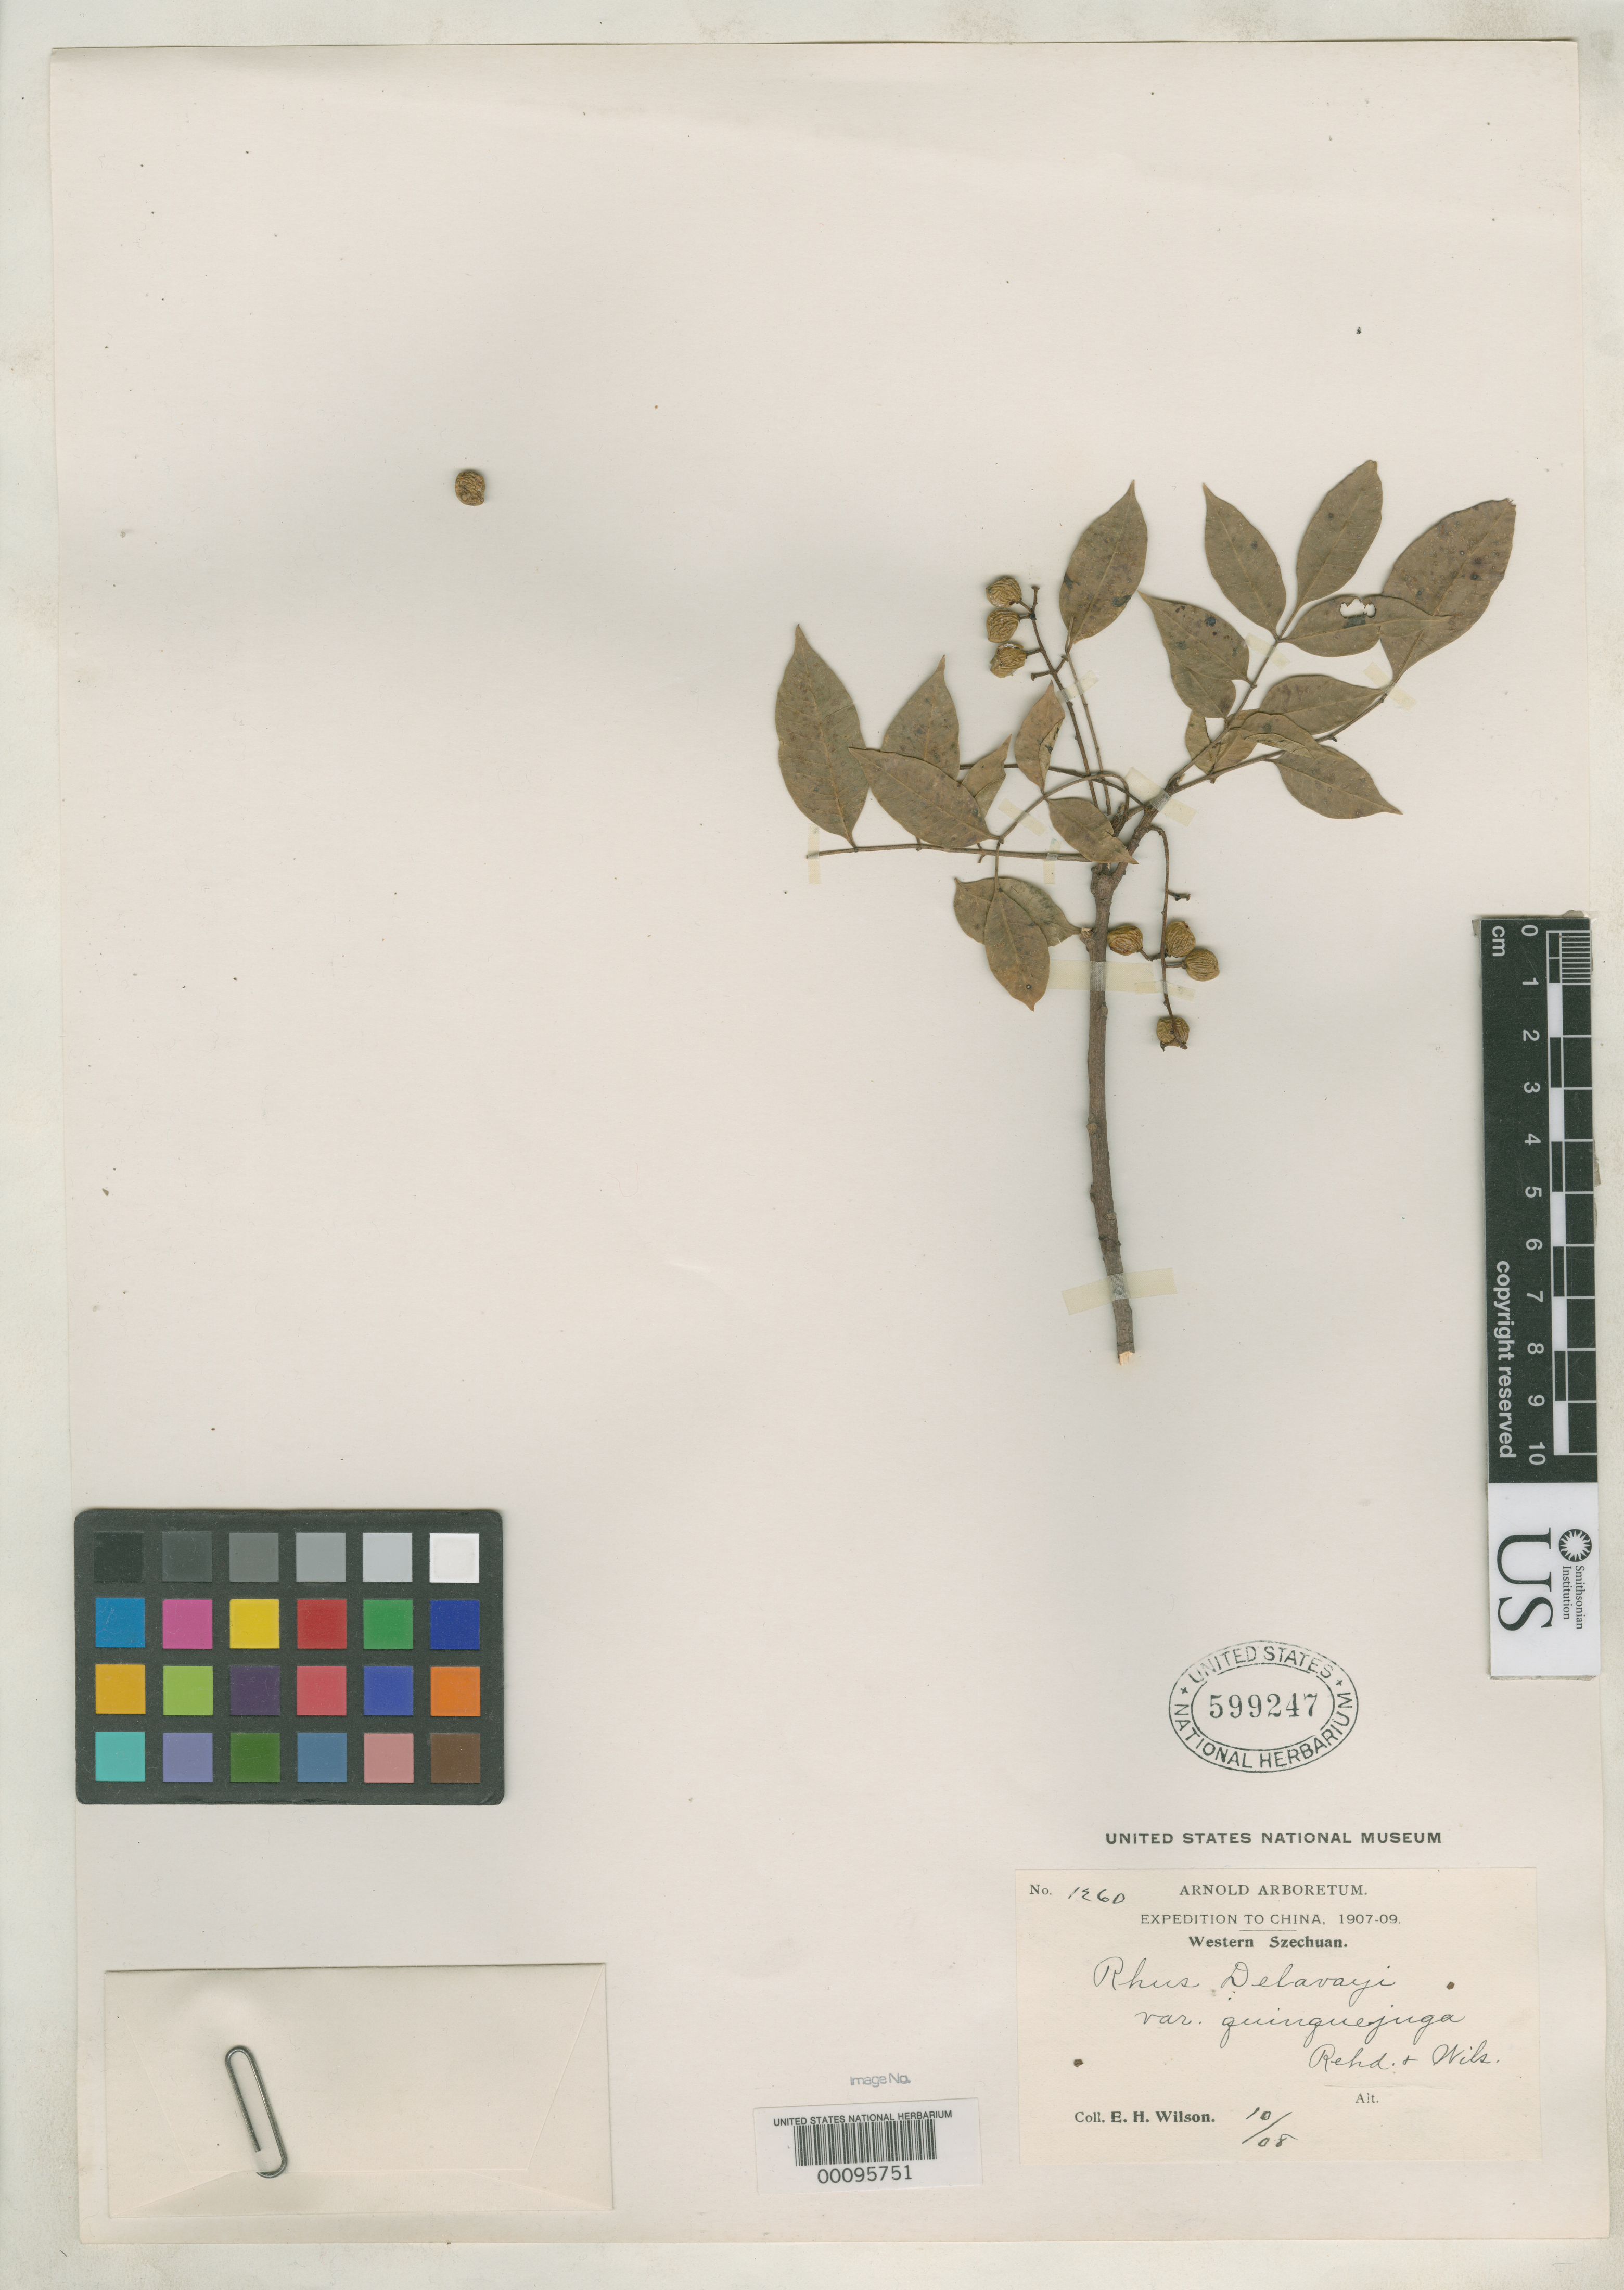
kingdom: Plantae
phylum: Tracheophyta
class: Magnoliopsida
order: Sapindales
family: Anacardiaceae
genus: Rhus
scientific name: Rhus delavayi var. quinquejuga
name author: Rehder & E.H. Wilson in Sarg.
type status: Isotype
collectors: E. H. Wilson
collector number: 1260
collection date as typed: Oct 1908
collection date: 1908-10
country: China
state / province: Sichuan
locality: Southeast of Tachien-lu.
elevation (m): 1600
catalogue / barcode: US 599247